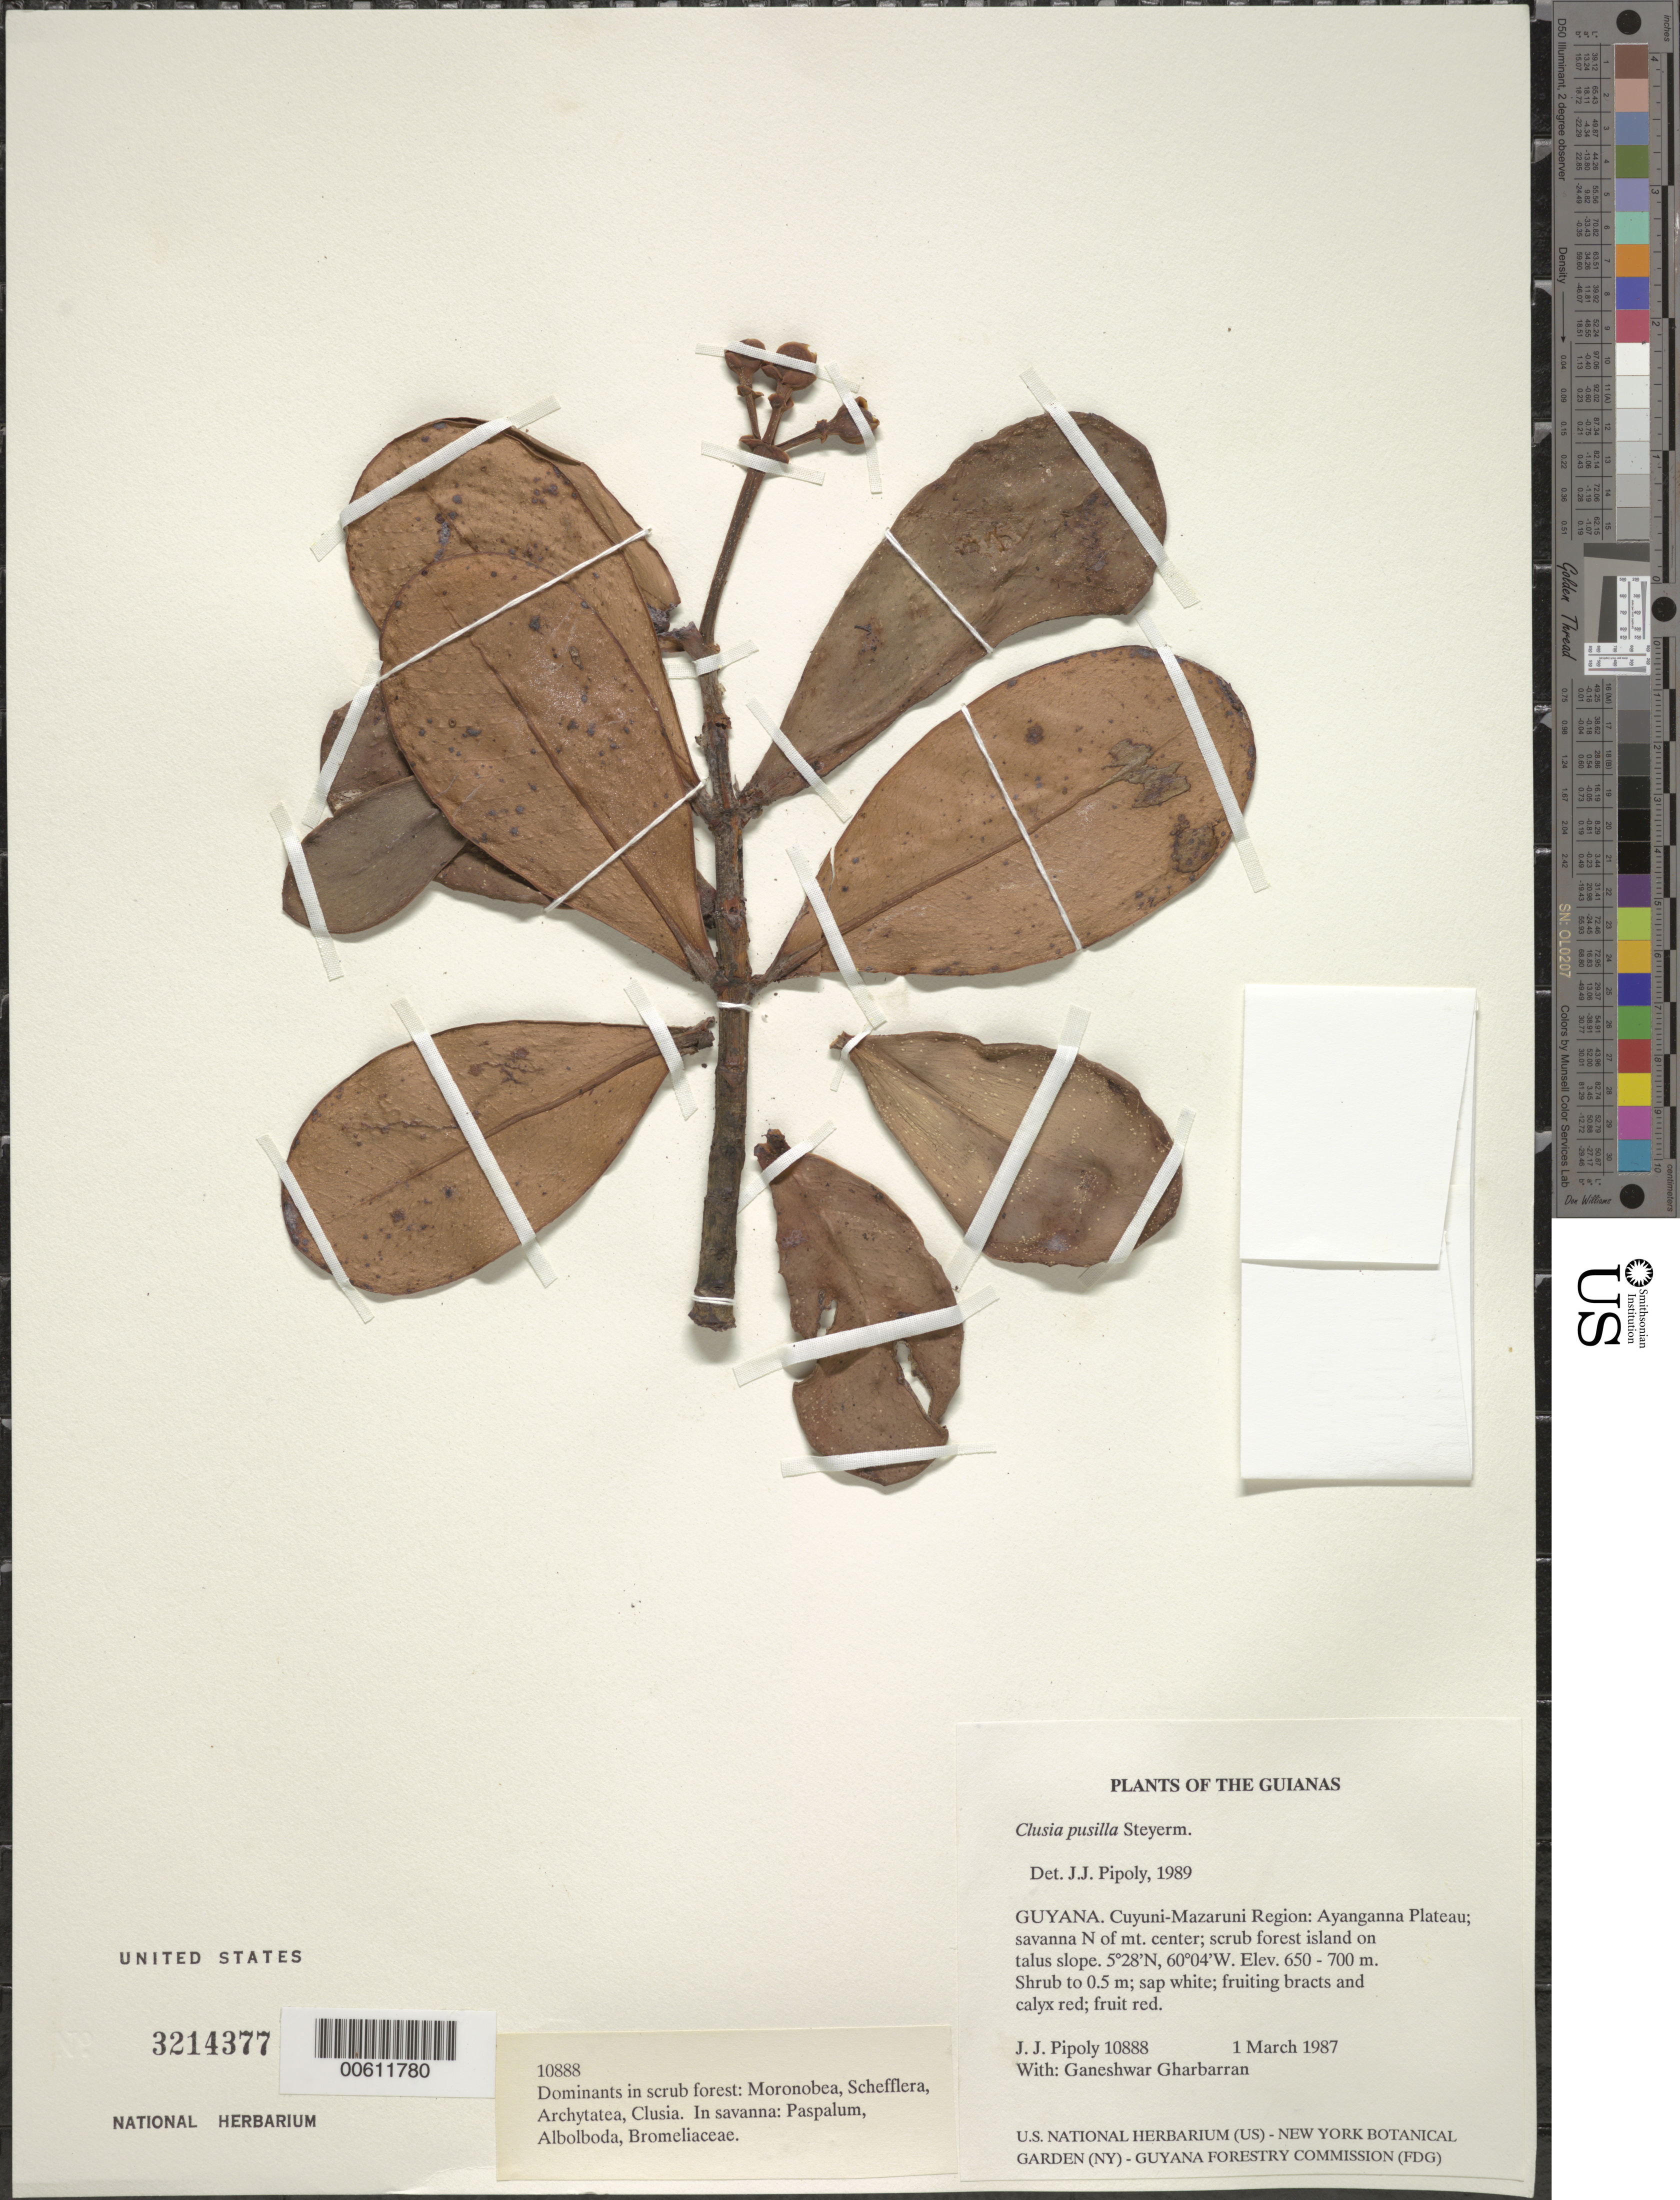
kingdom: Plantae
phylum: Tracheophyta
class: Magnoliopsida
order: Malpighiales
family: Clusiaceae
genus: Clusia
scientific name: Clusia pusilla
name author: Steyerm.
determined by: Pipoly, J. J., III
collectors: J. J. Pipoly & G. Gharbarran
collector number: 10888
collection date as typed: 1 March 1987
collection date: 1987-03-01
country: Guyana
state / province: Cuyuni-Mazaruni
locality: Ayanganna Plateau, N of mountain center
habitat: Savanna with scrub forest island on talus slope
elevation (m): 650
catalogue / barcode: US 3214377